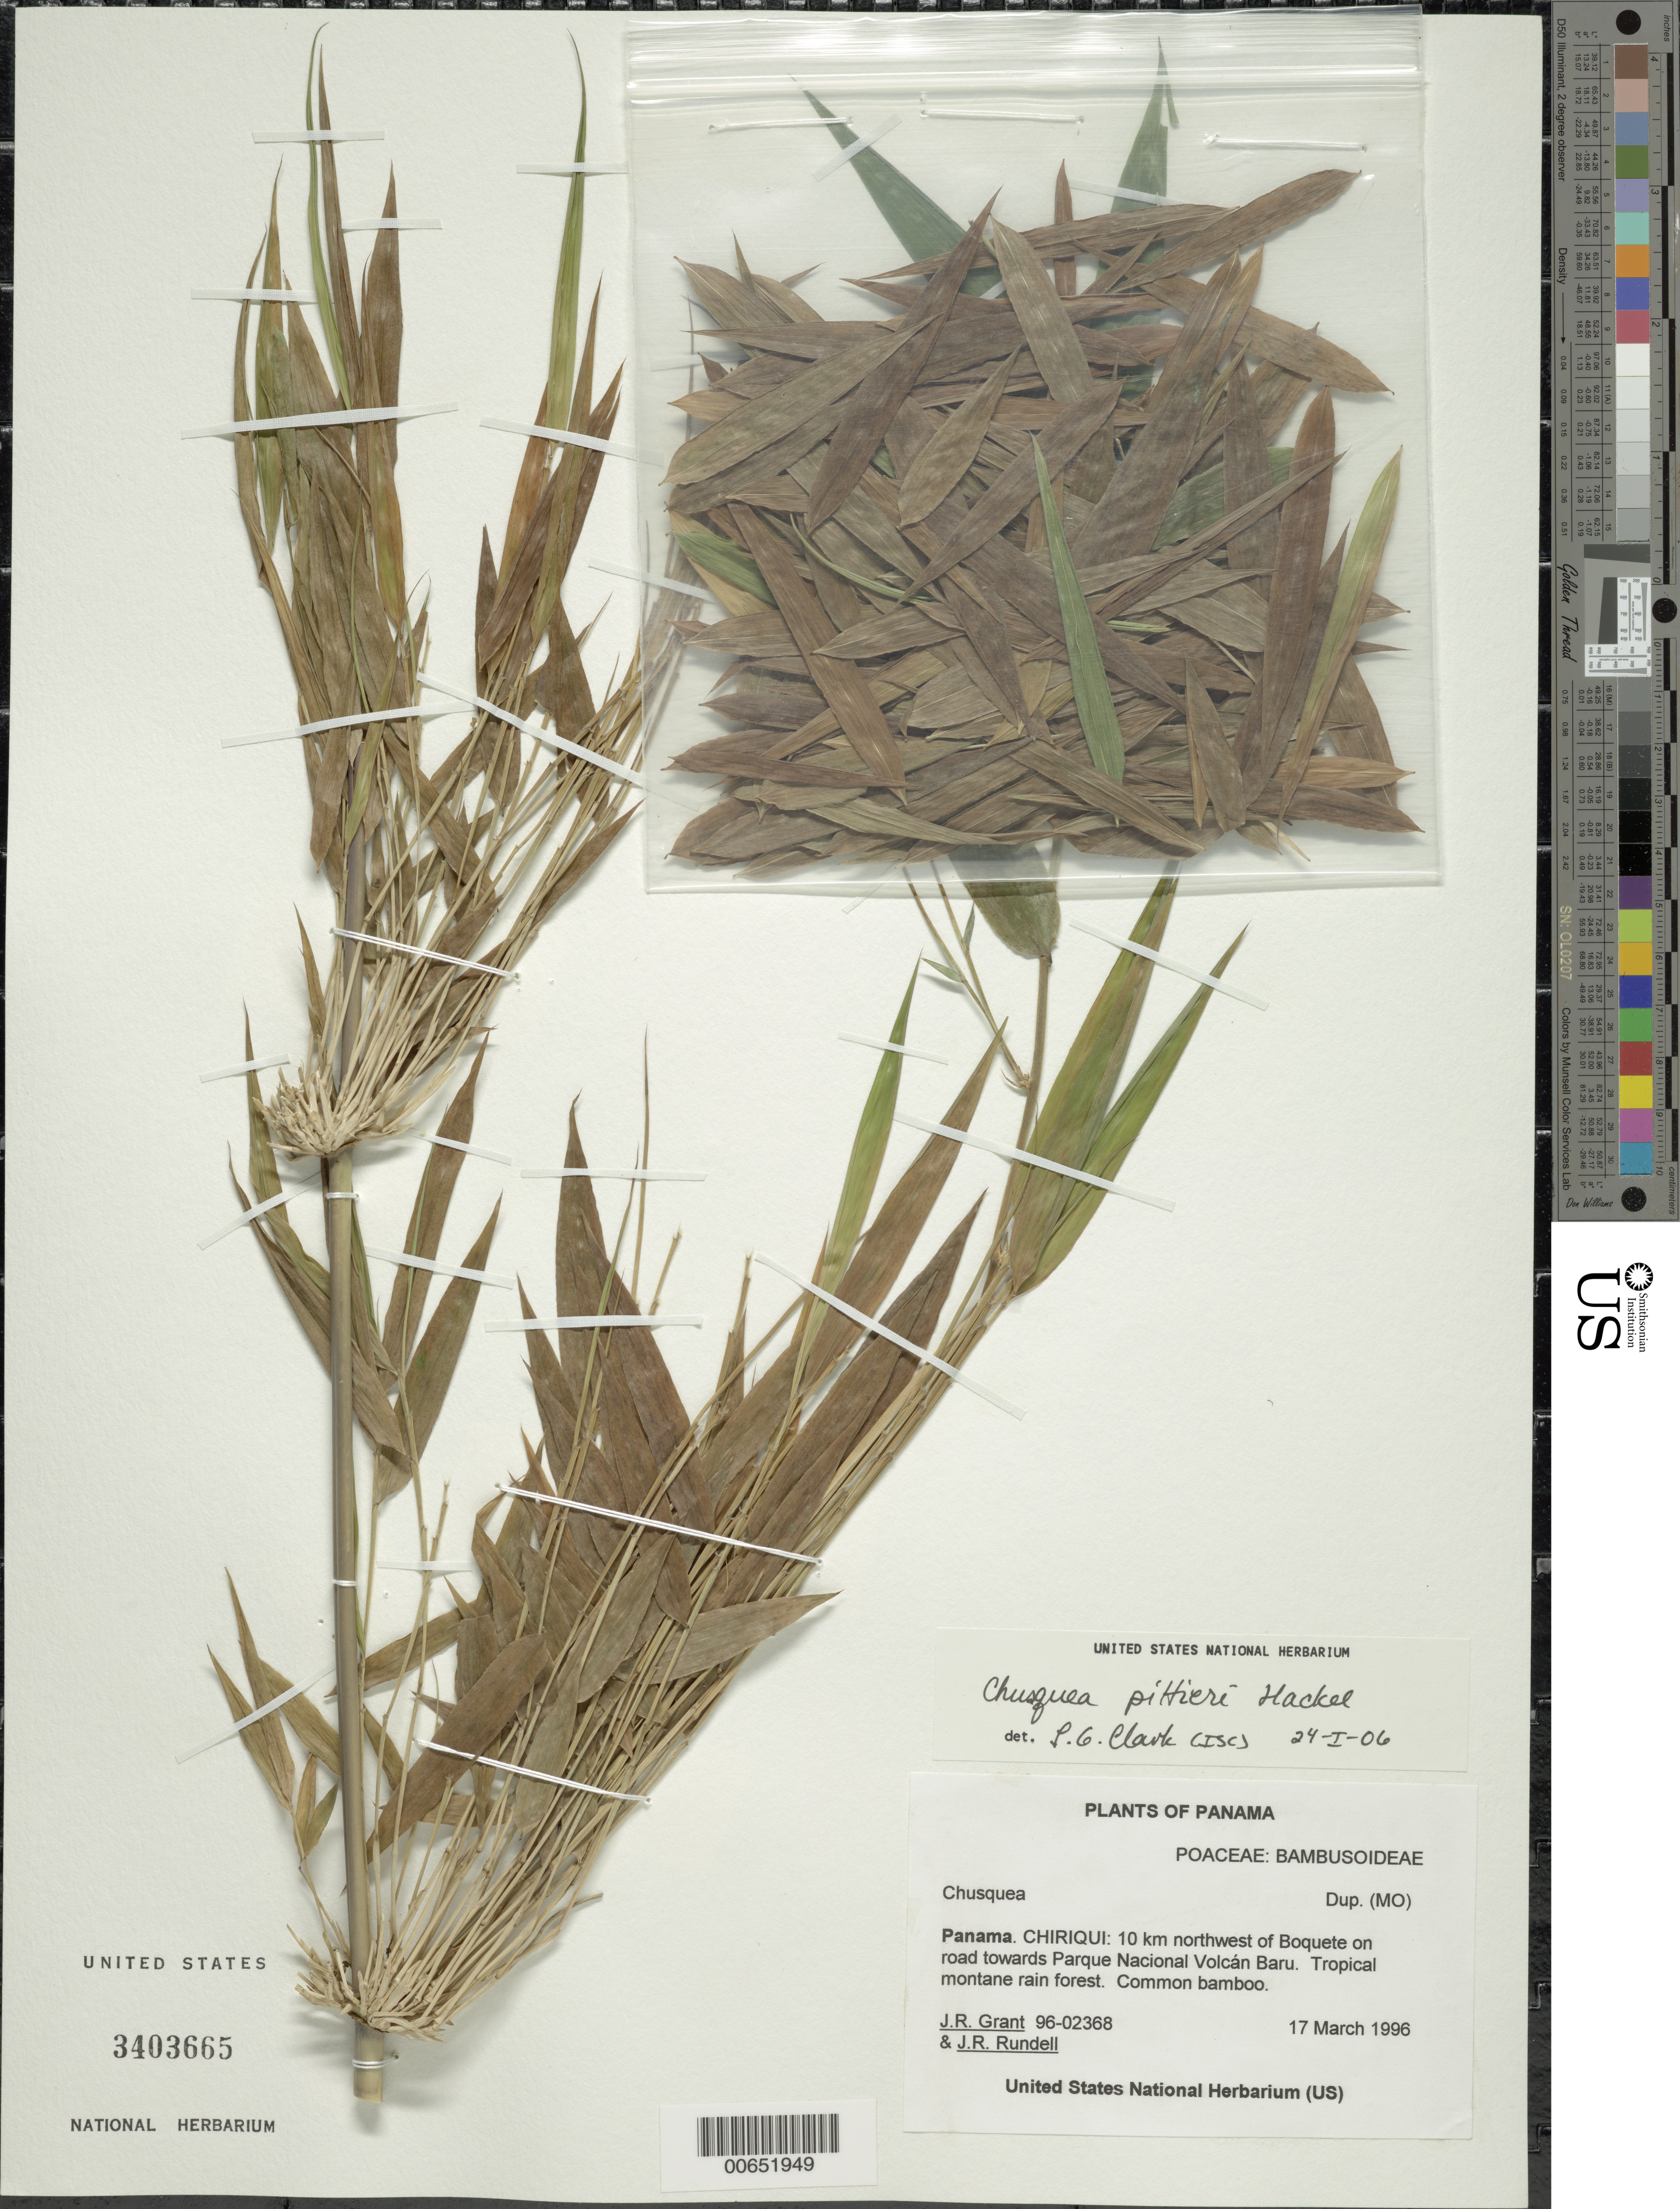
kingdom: Plantae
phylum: Tracheophyta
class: Liliopsida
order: Poales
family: Poaceae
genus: Chusquea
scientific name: Chusquea pittieri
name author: Hack.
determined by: Clark, Lynn G., (ISC), Iowa State University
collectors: J. R. Grant & J. R. Rundell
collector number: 96-02368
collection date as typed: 17 Mar 1996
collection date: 1996-03-17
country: Panama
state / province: Chiriquí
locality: NW of turnoff from Boquete road towards Nacional Volcan Baru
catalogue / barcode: US 3403665